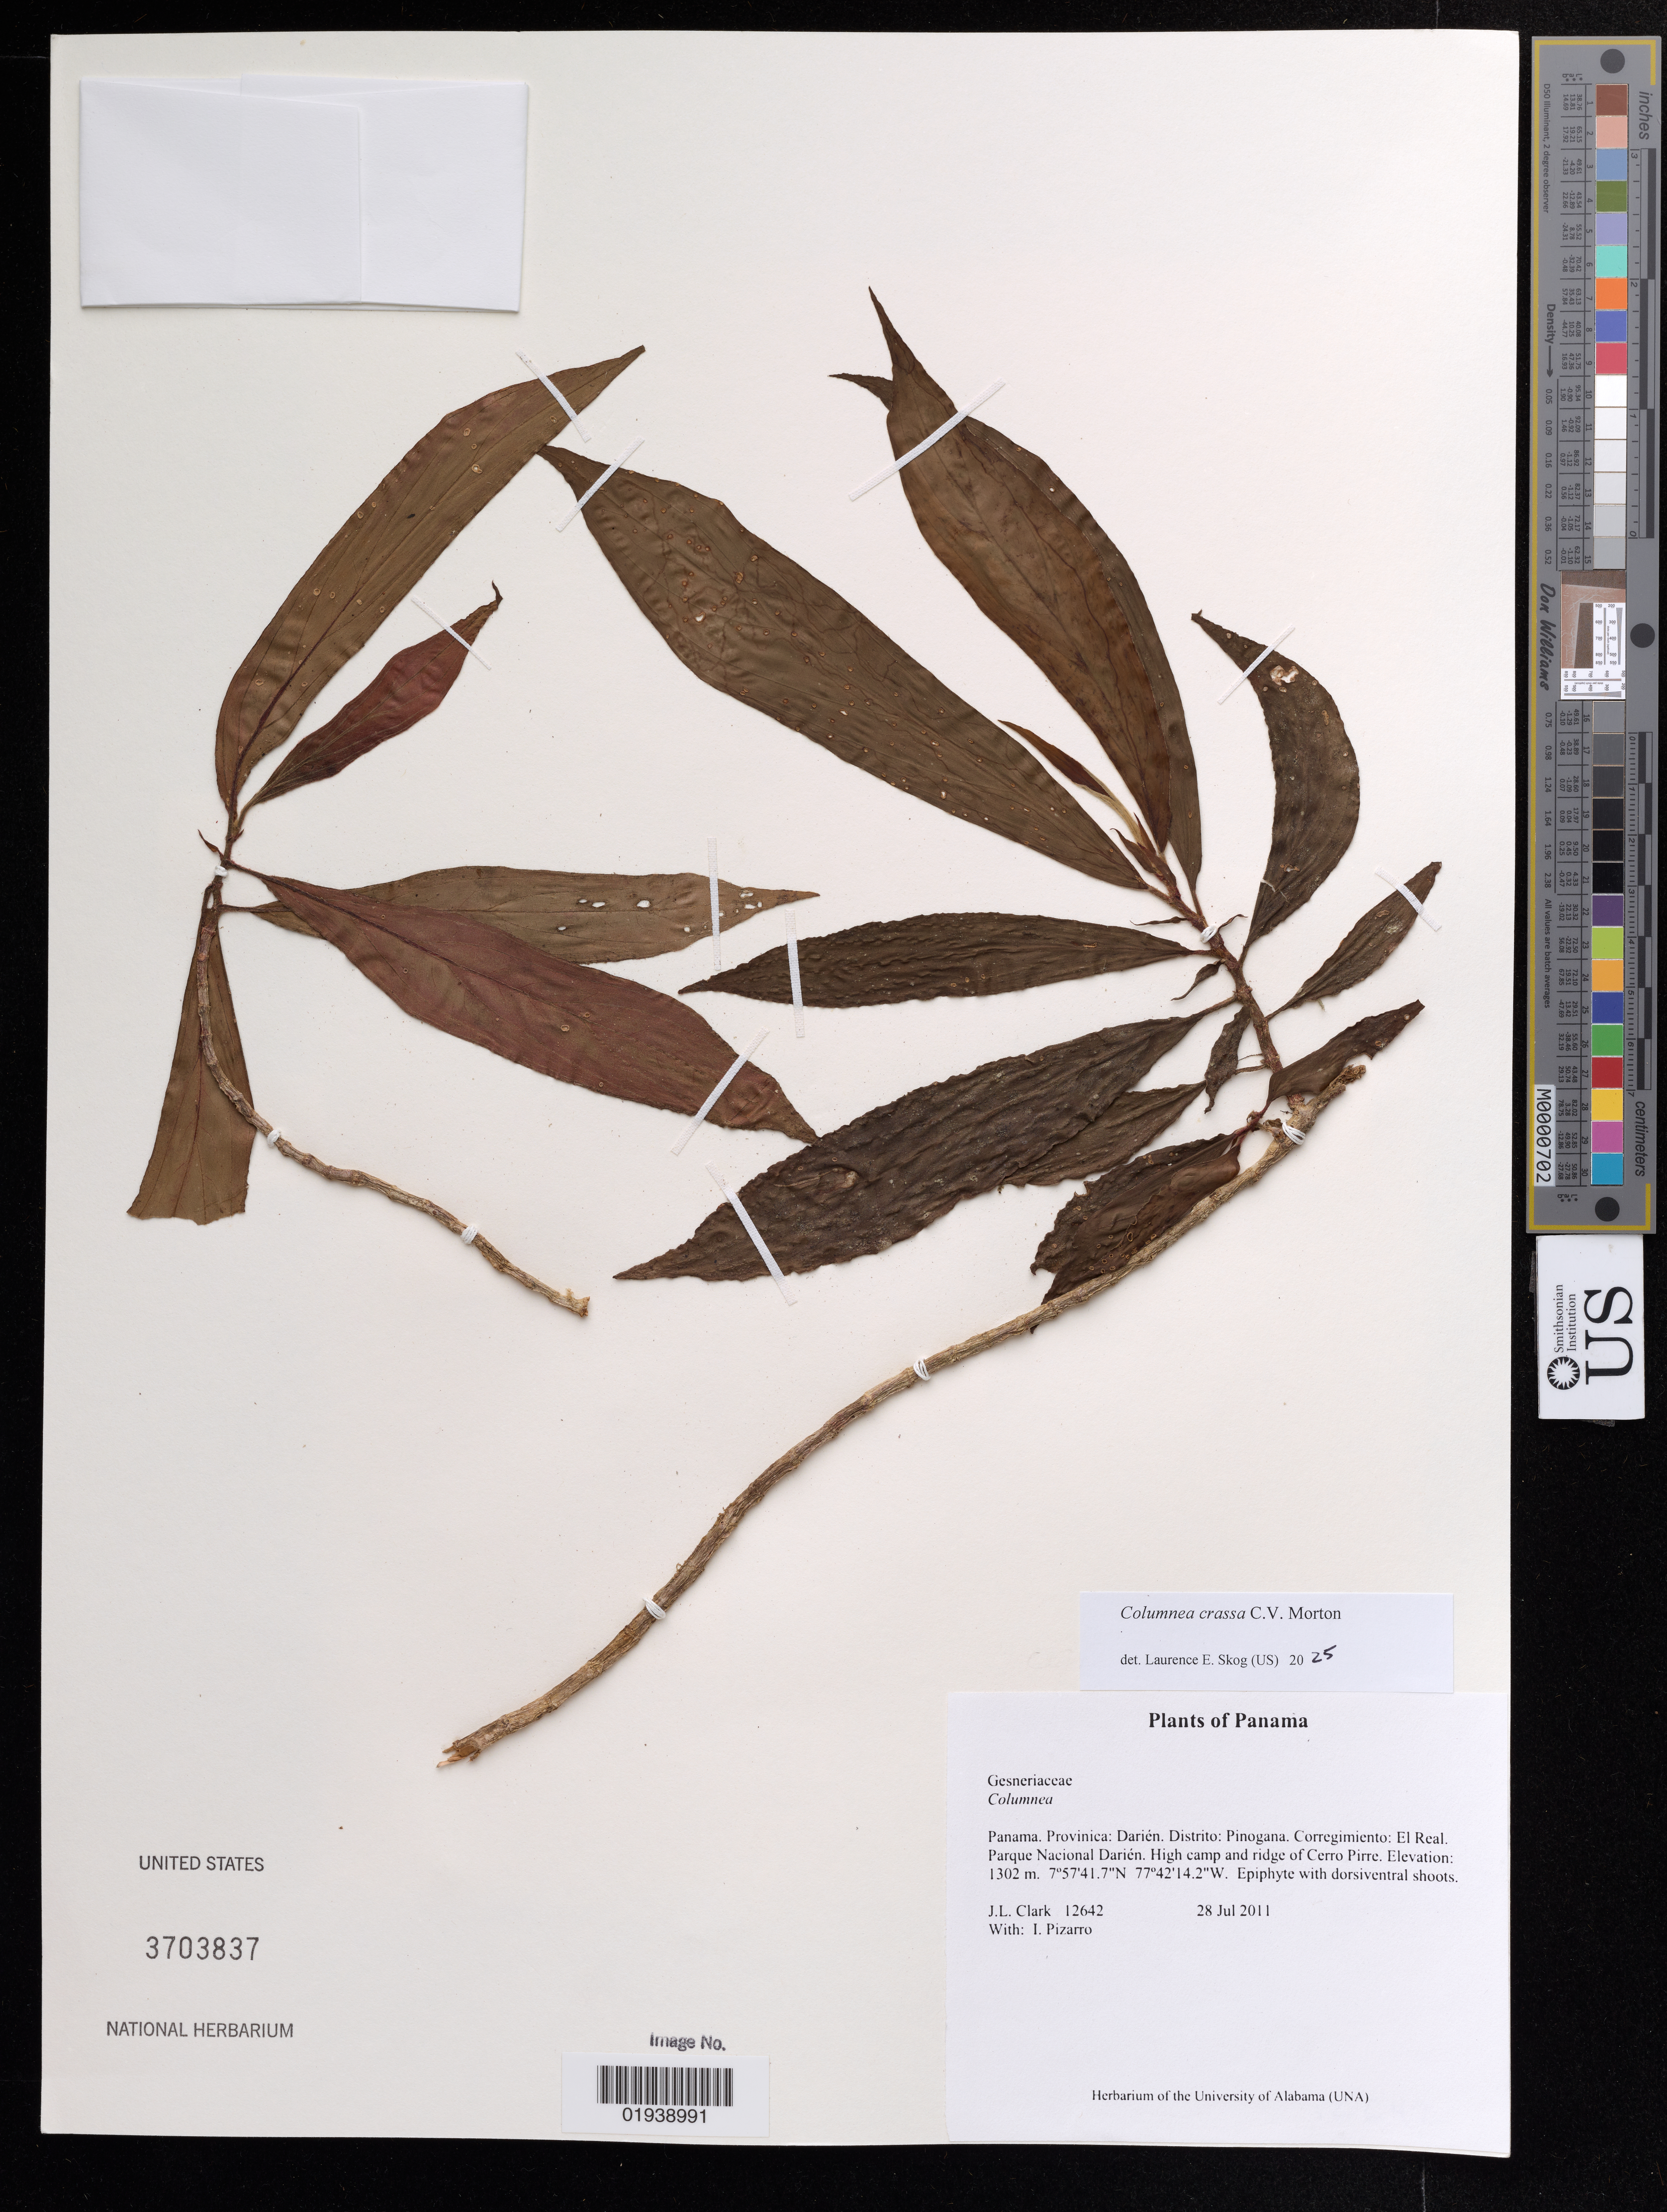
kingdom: Plantae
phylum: Tracheophyta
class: Magnoliopsida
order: Lamiales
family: Gesneriaceae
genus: Columnea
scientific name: Columnea crassa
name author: C.V. Morton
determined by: Skog, Laurence E.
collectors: J. L. Clark & I. Pizarro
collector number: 12642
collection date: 2011-07-28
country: Panama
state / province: Darién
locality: Distrito: Pinogana. Corregimiento: El Real. Parque Nacional Darien. High camp and ridge of Cerro Pirre.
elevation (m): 1302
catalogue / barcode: US 3703837